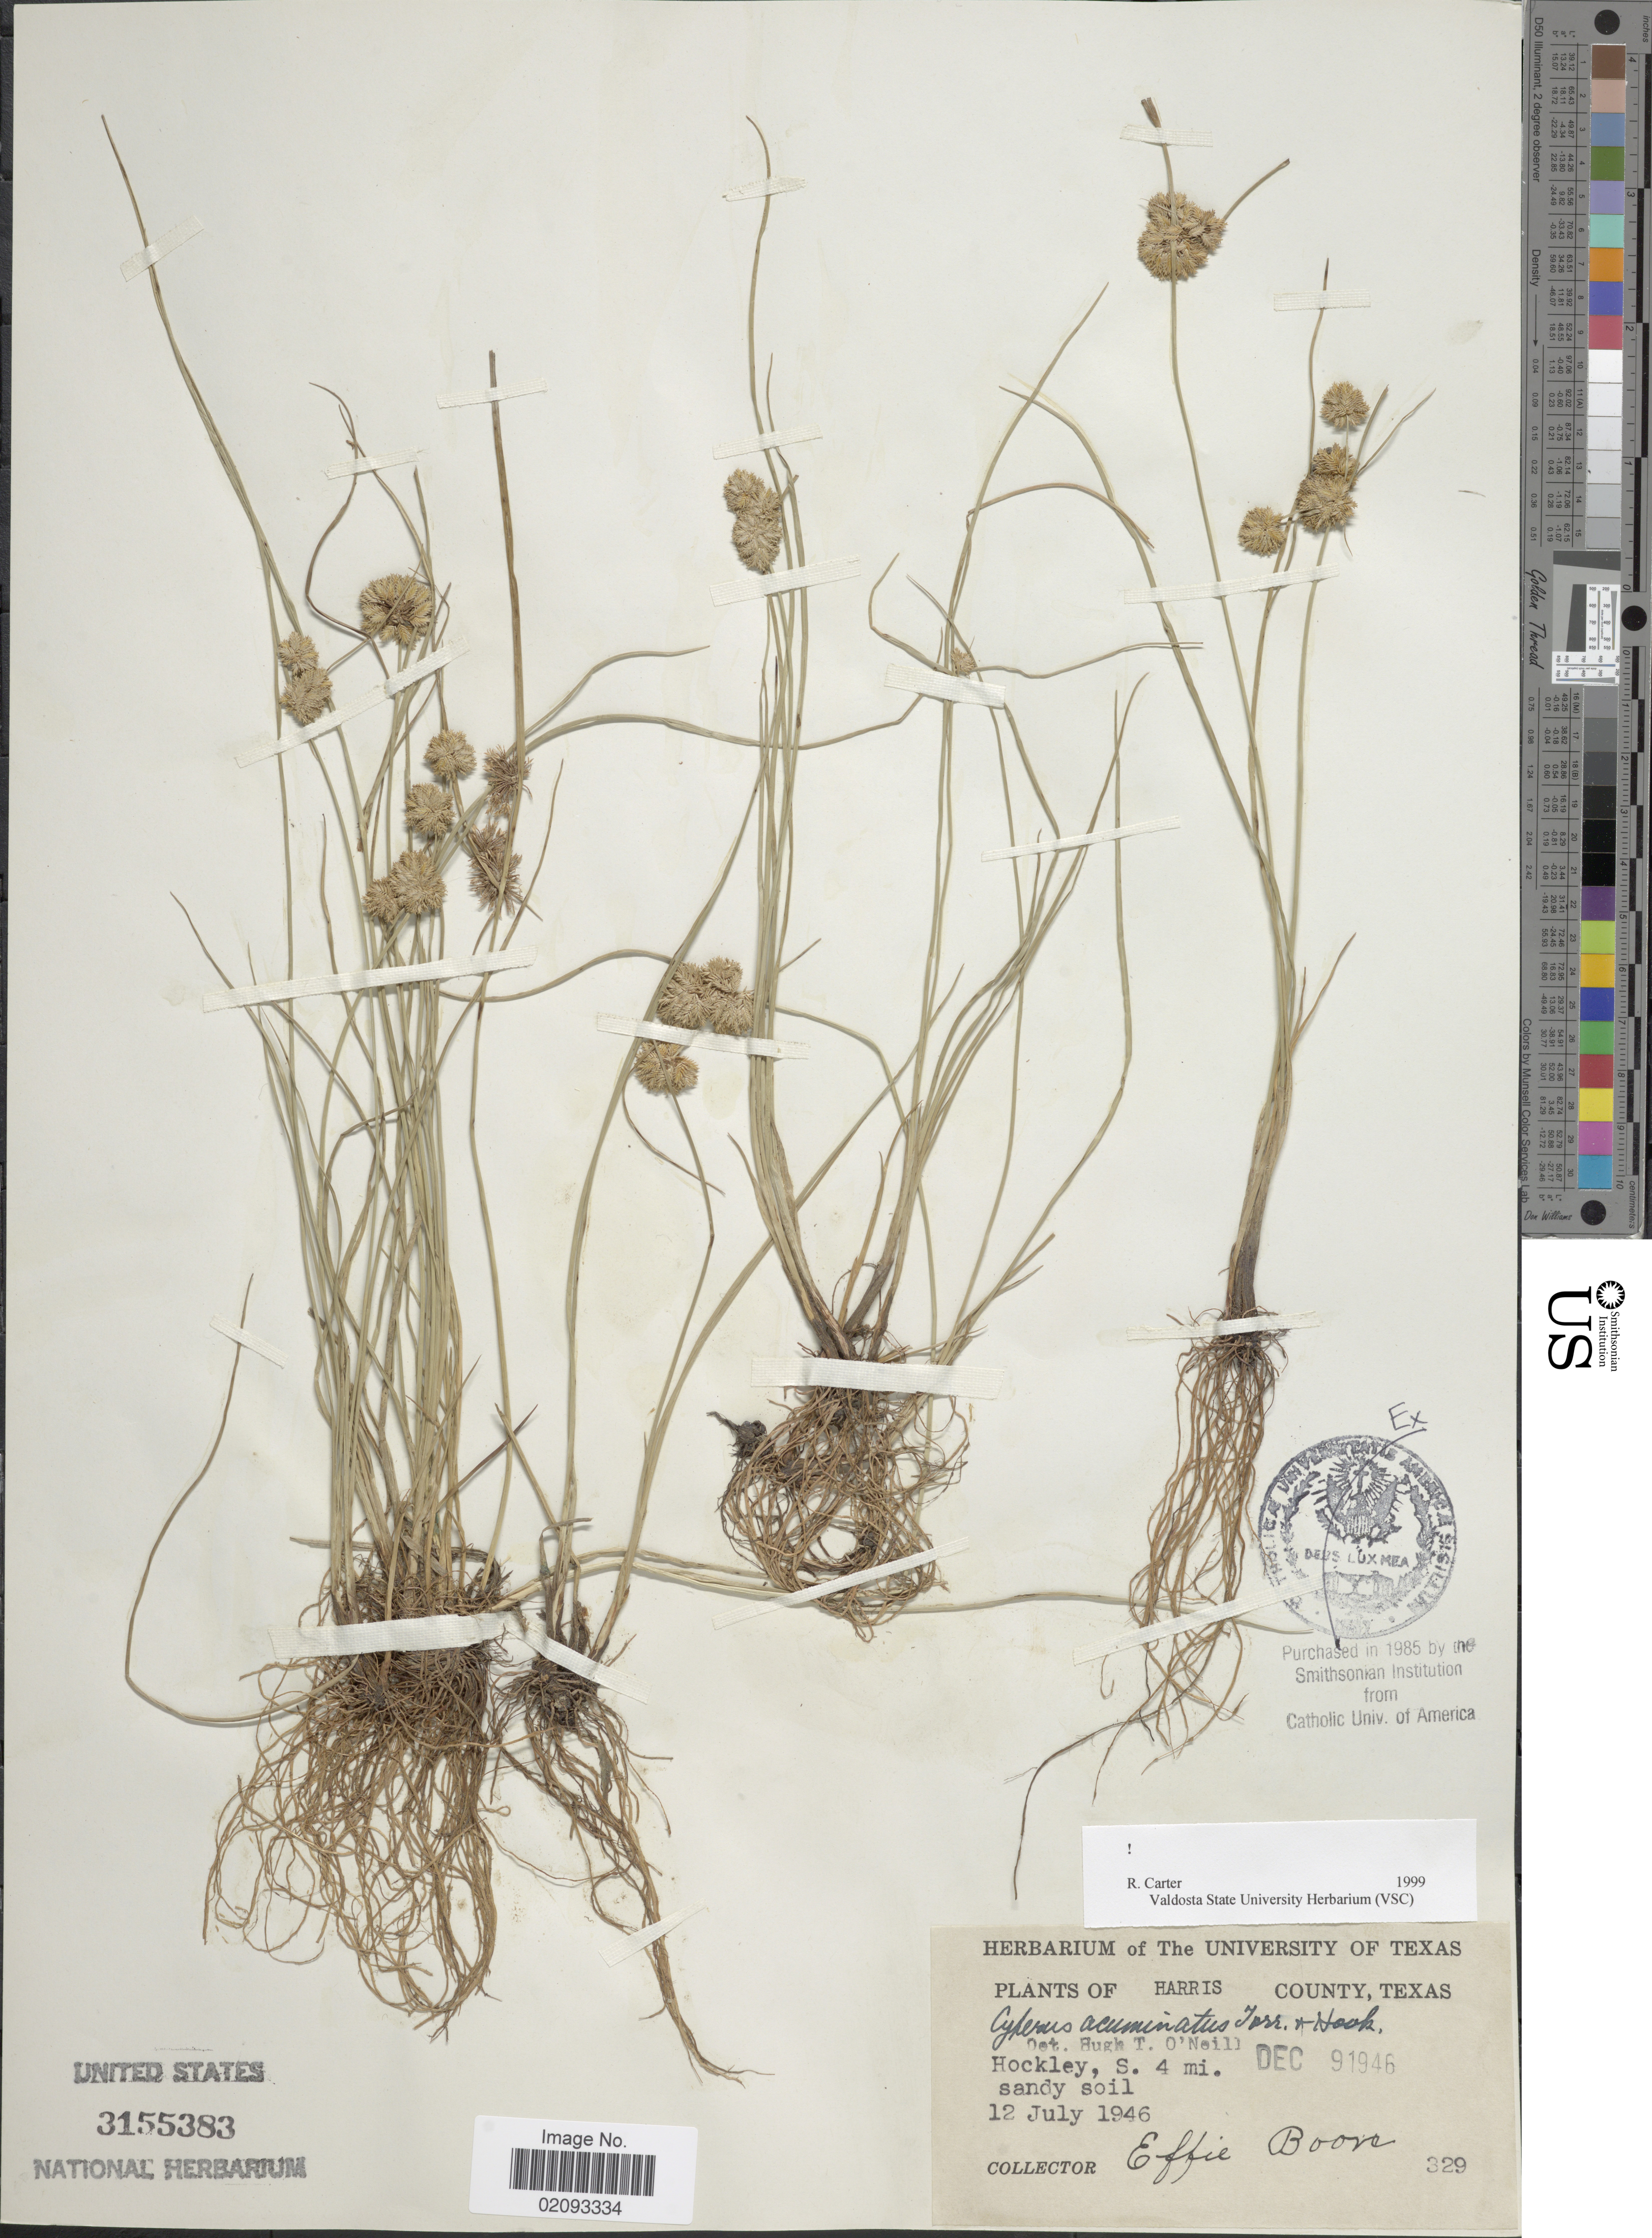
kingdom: Plantae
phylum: Tracheophyta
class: Liliopsida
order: Poales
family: Cyperaceae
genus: Cyperus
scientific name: Cyperus acuminatus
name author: Torr. & Hook.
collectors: E. Boon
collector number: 329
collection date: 1946-07-12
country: United States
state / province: Texas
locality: Harris County. Hockley, S. 4 mi.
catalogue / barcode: US 3155383